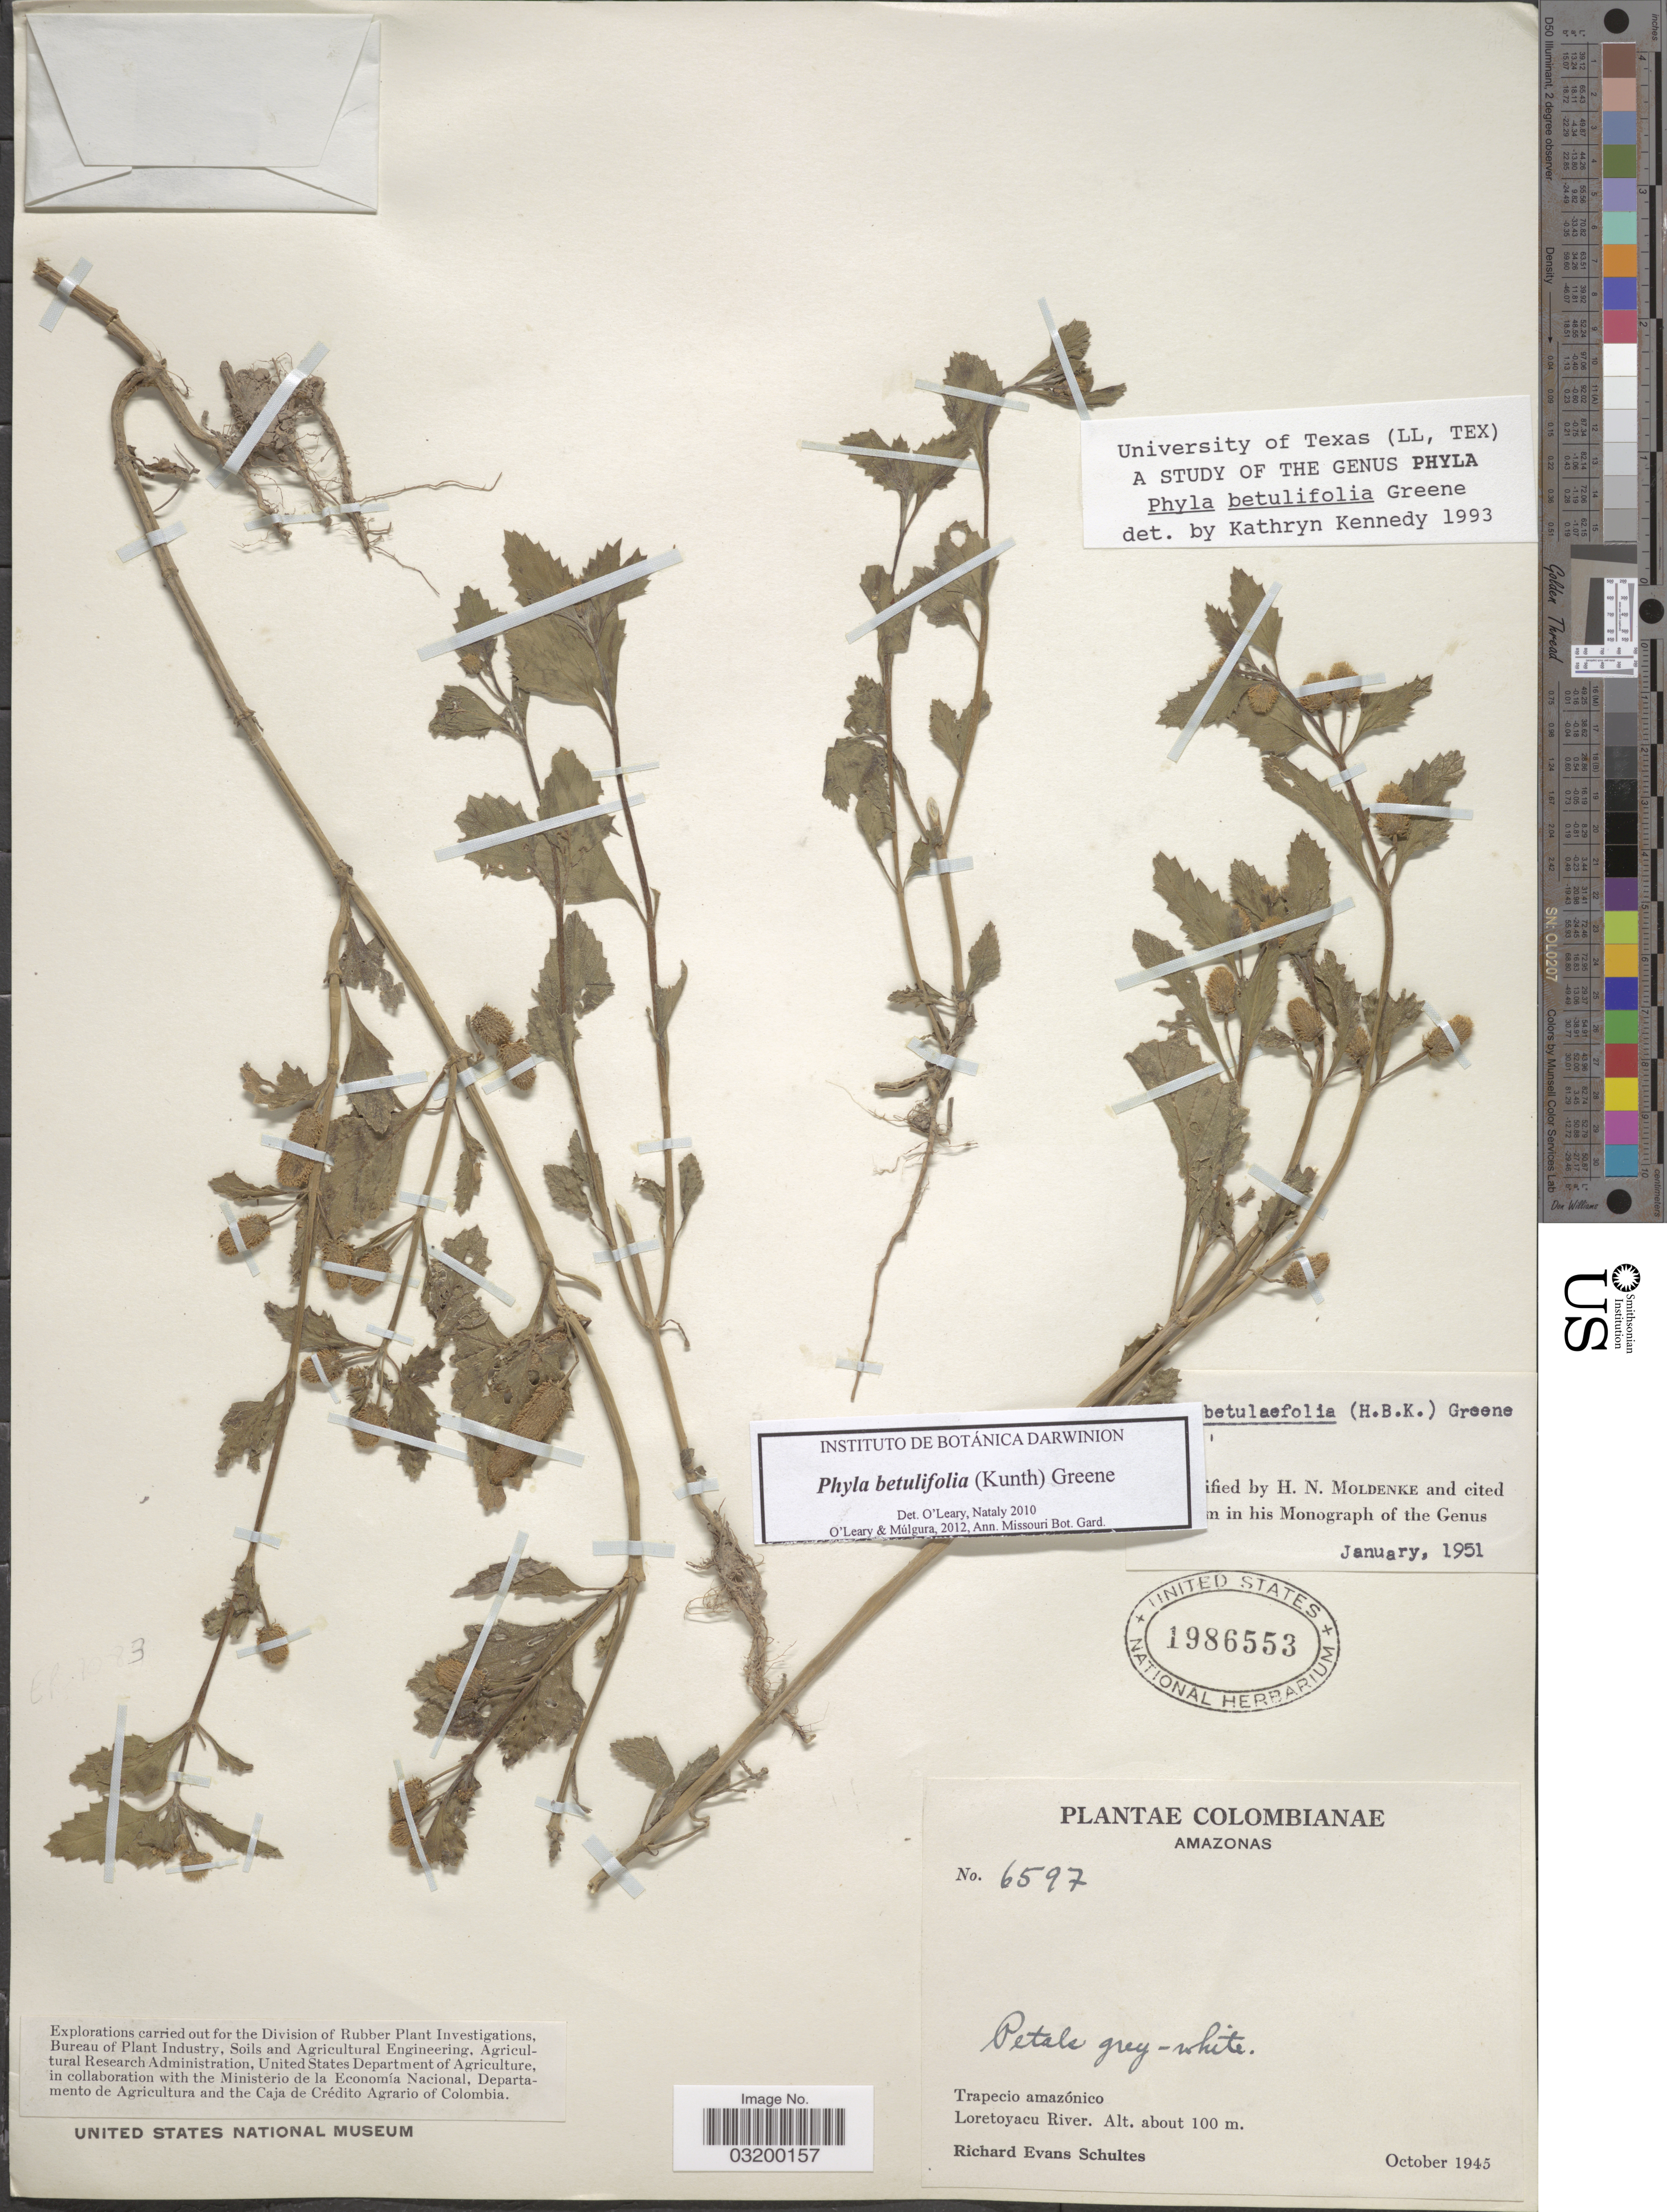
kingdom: Plantae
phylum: Tracheophyta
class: Magnoliopsida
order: Lamiales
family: Verbenaceae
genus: Phyla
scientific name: Phyla betulifolia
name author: (Kunth) Greene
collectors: R. E. Schultes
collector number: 6597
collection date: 1945-10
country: Colombia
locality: Trapecio amazónico. Loretoyacu River.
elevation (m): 100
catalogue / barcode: US 1986553